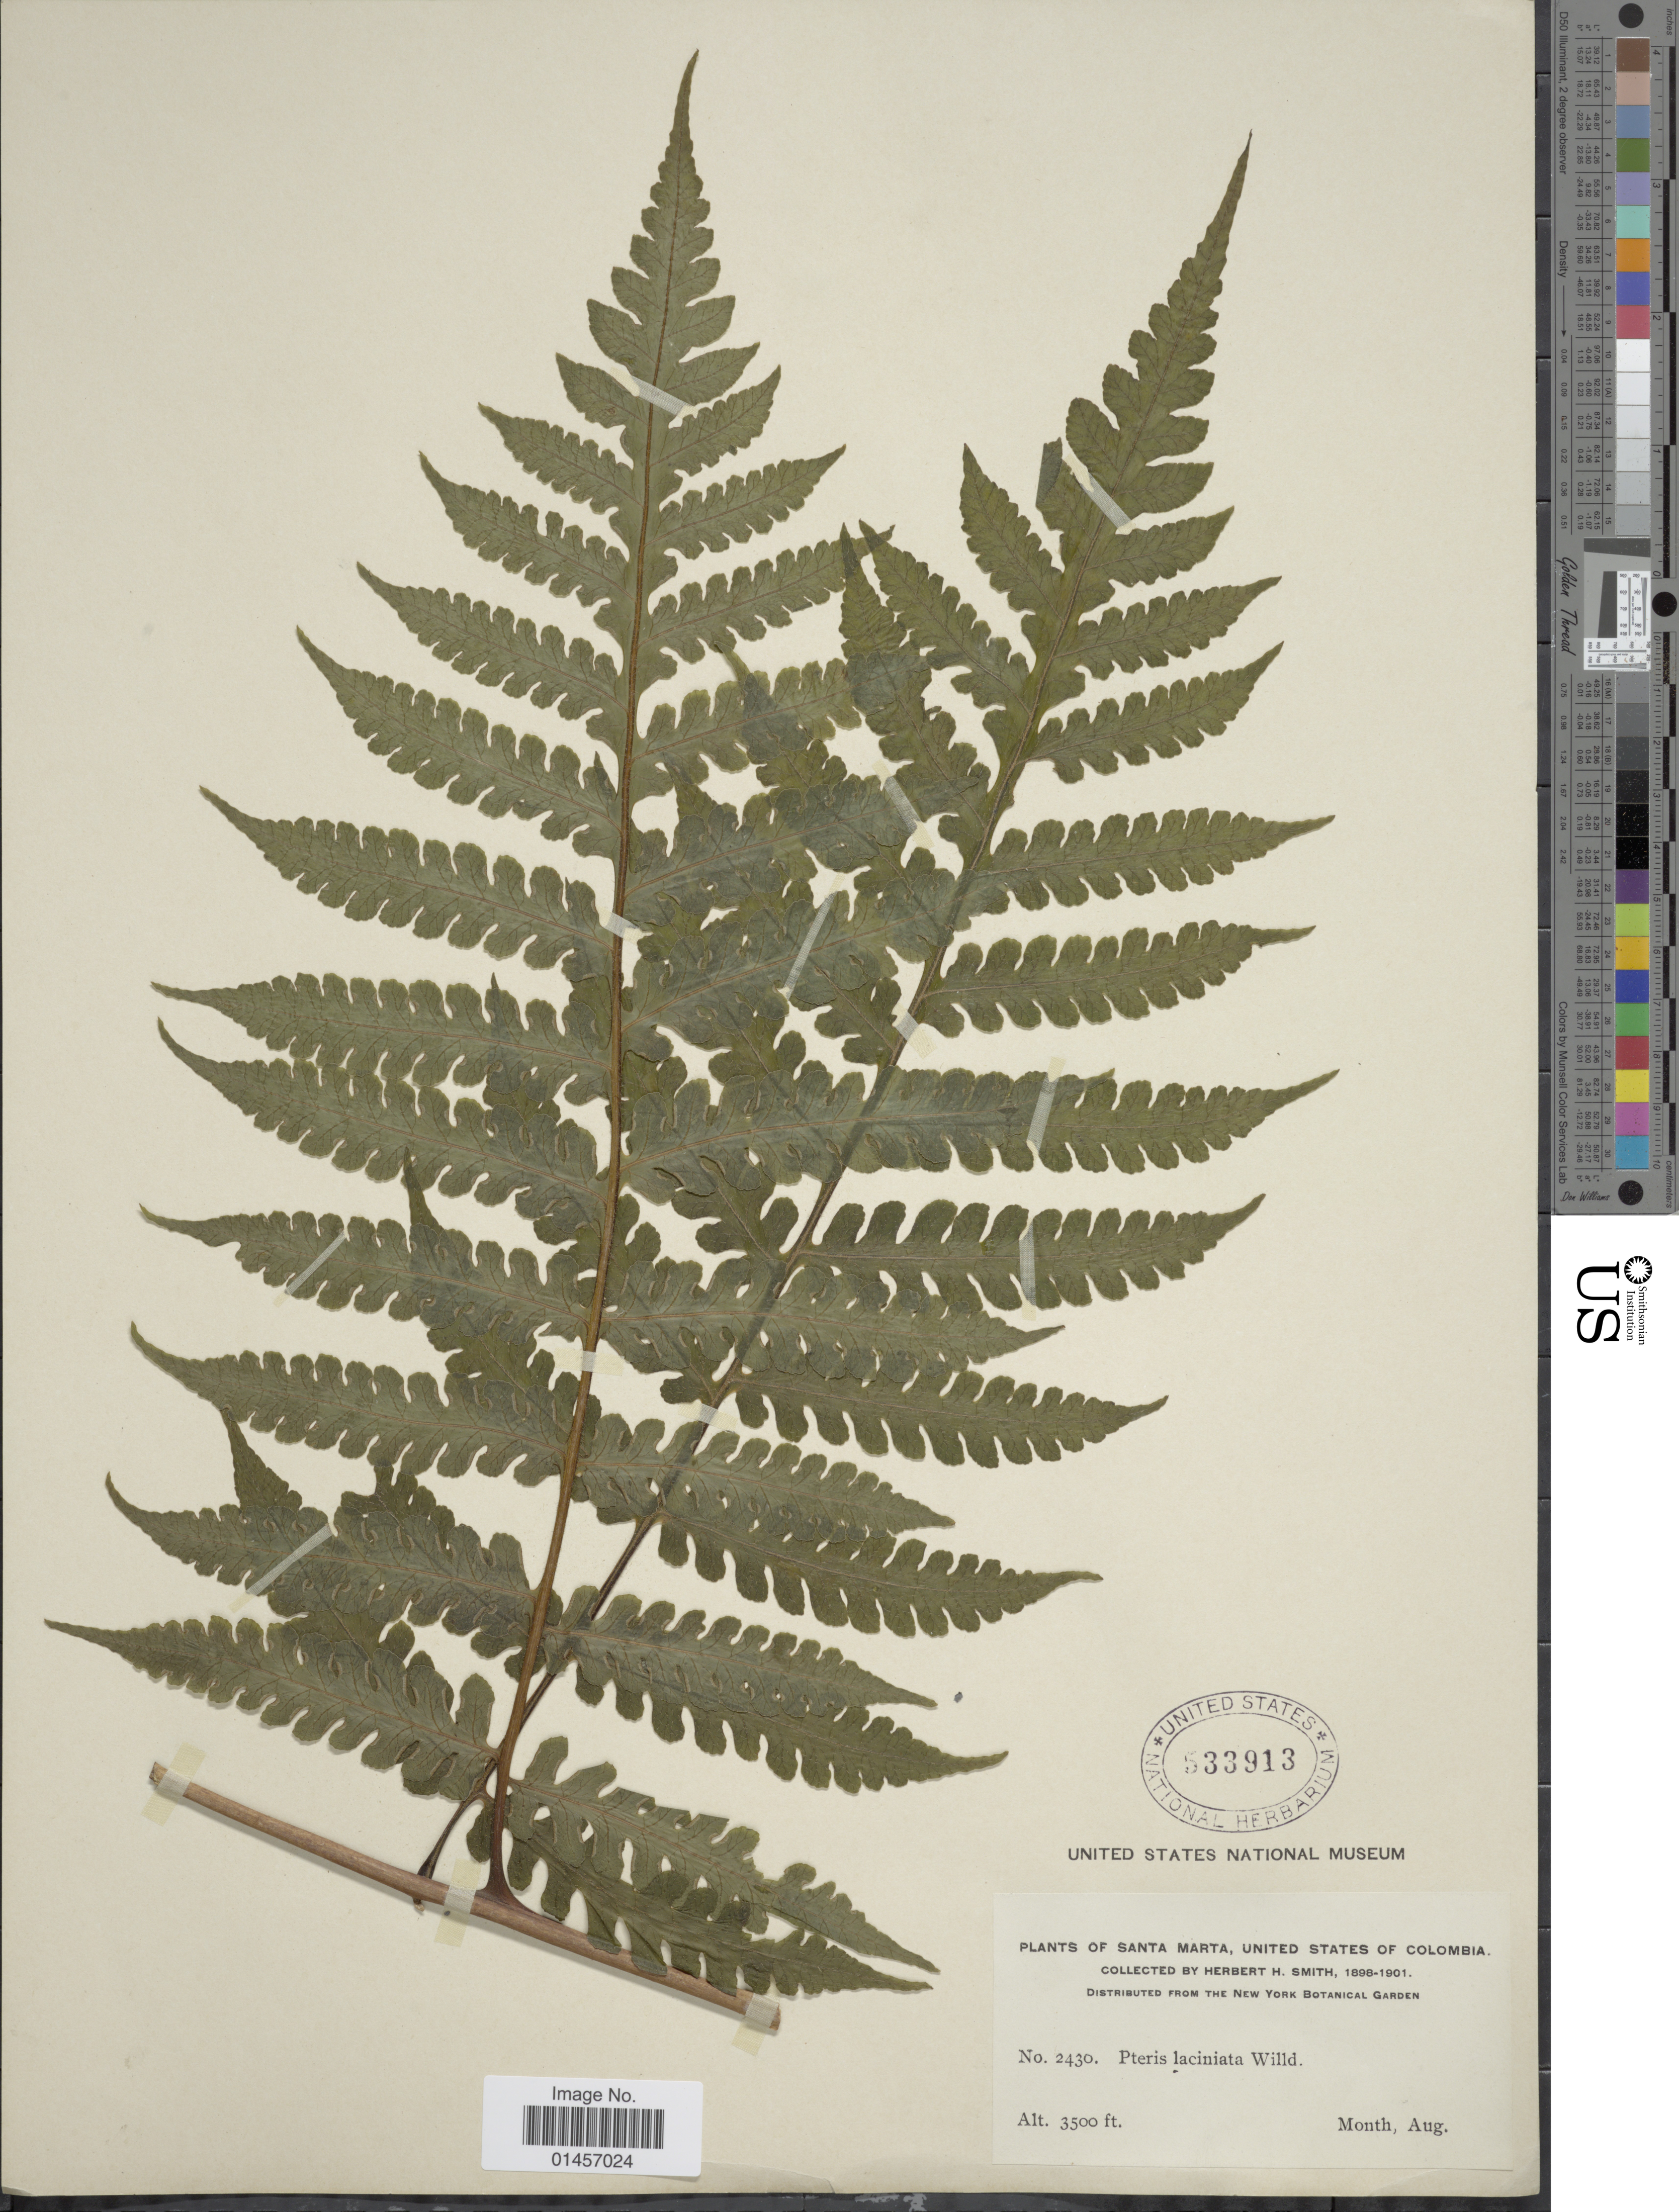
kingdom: Plantae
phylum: Tracheophyta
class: Polypodiopsida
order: Polypodiales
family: Lonchitidaceae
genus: Lonchitis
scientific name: Lonchitis hirsuta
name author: L.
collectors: Herbert H. Smith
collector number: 2430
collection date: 1898-08/1901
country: Colombia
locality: Santa Marta, United States of Colombia.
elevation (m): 1067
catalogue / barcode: US 533913